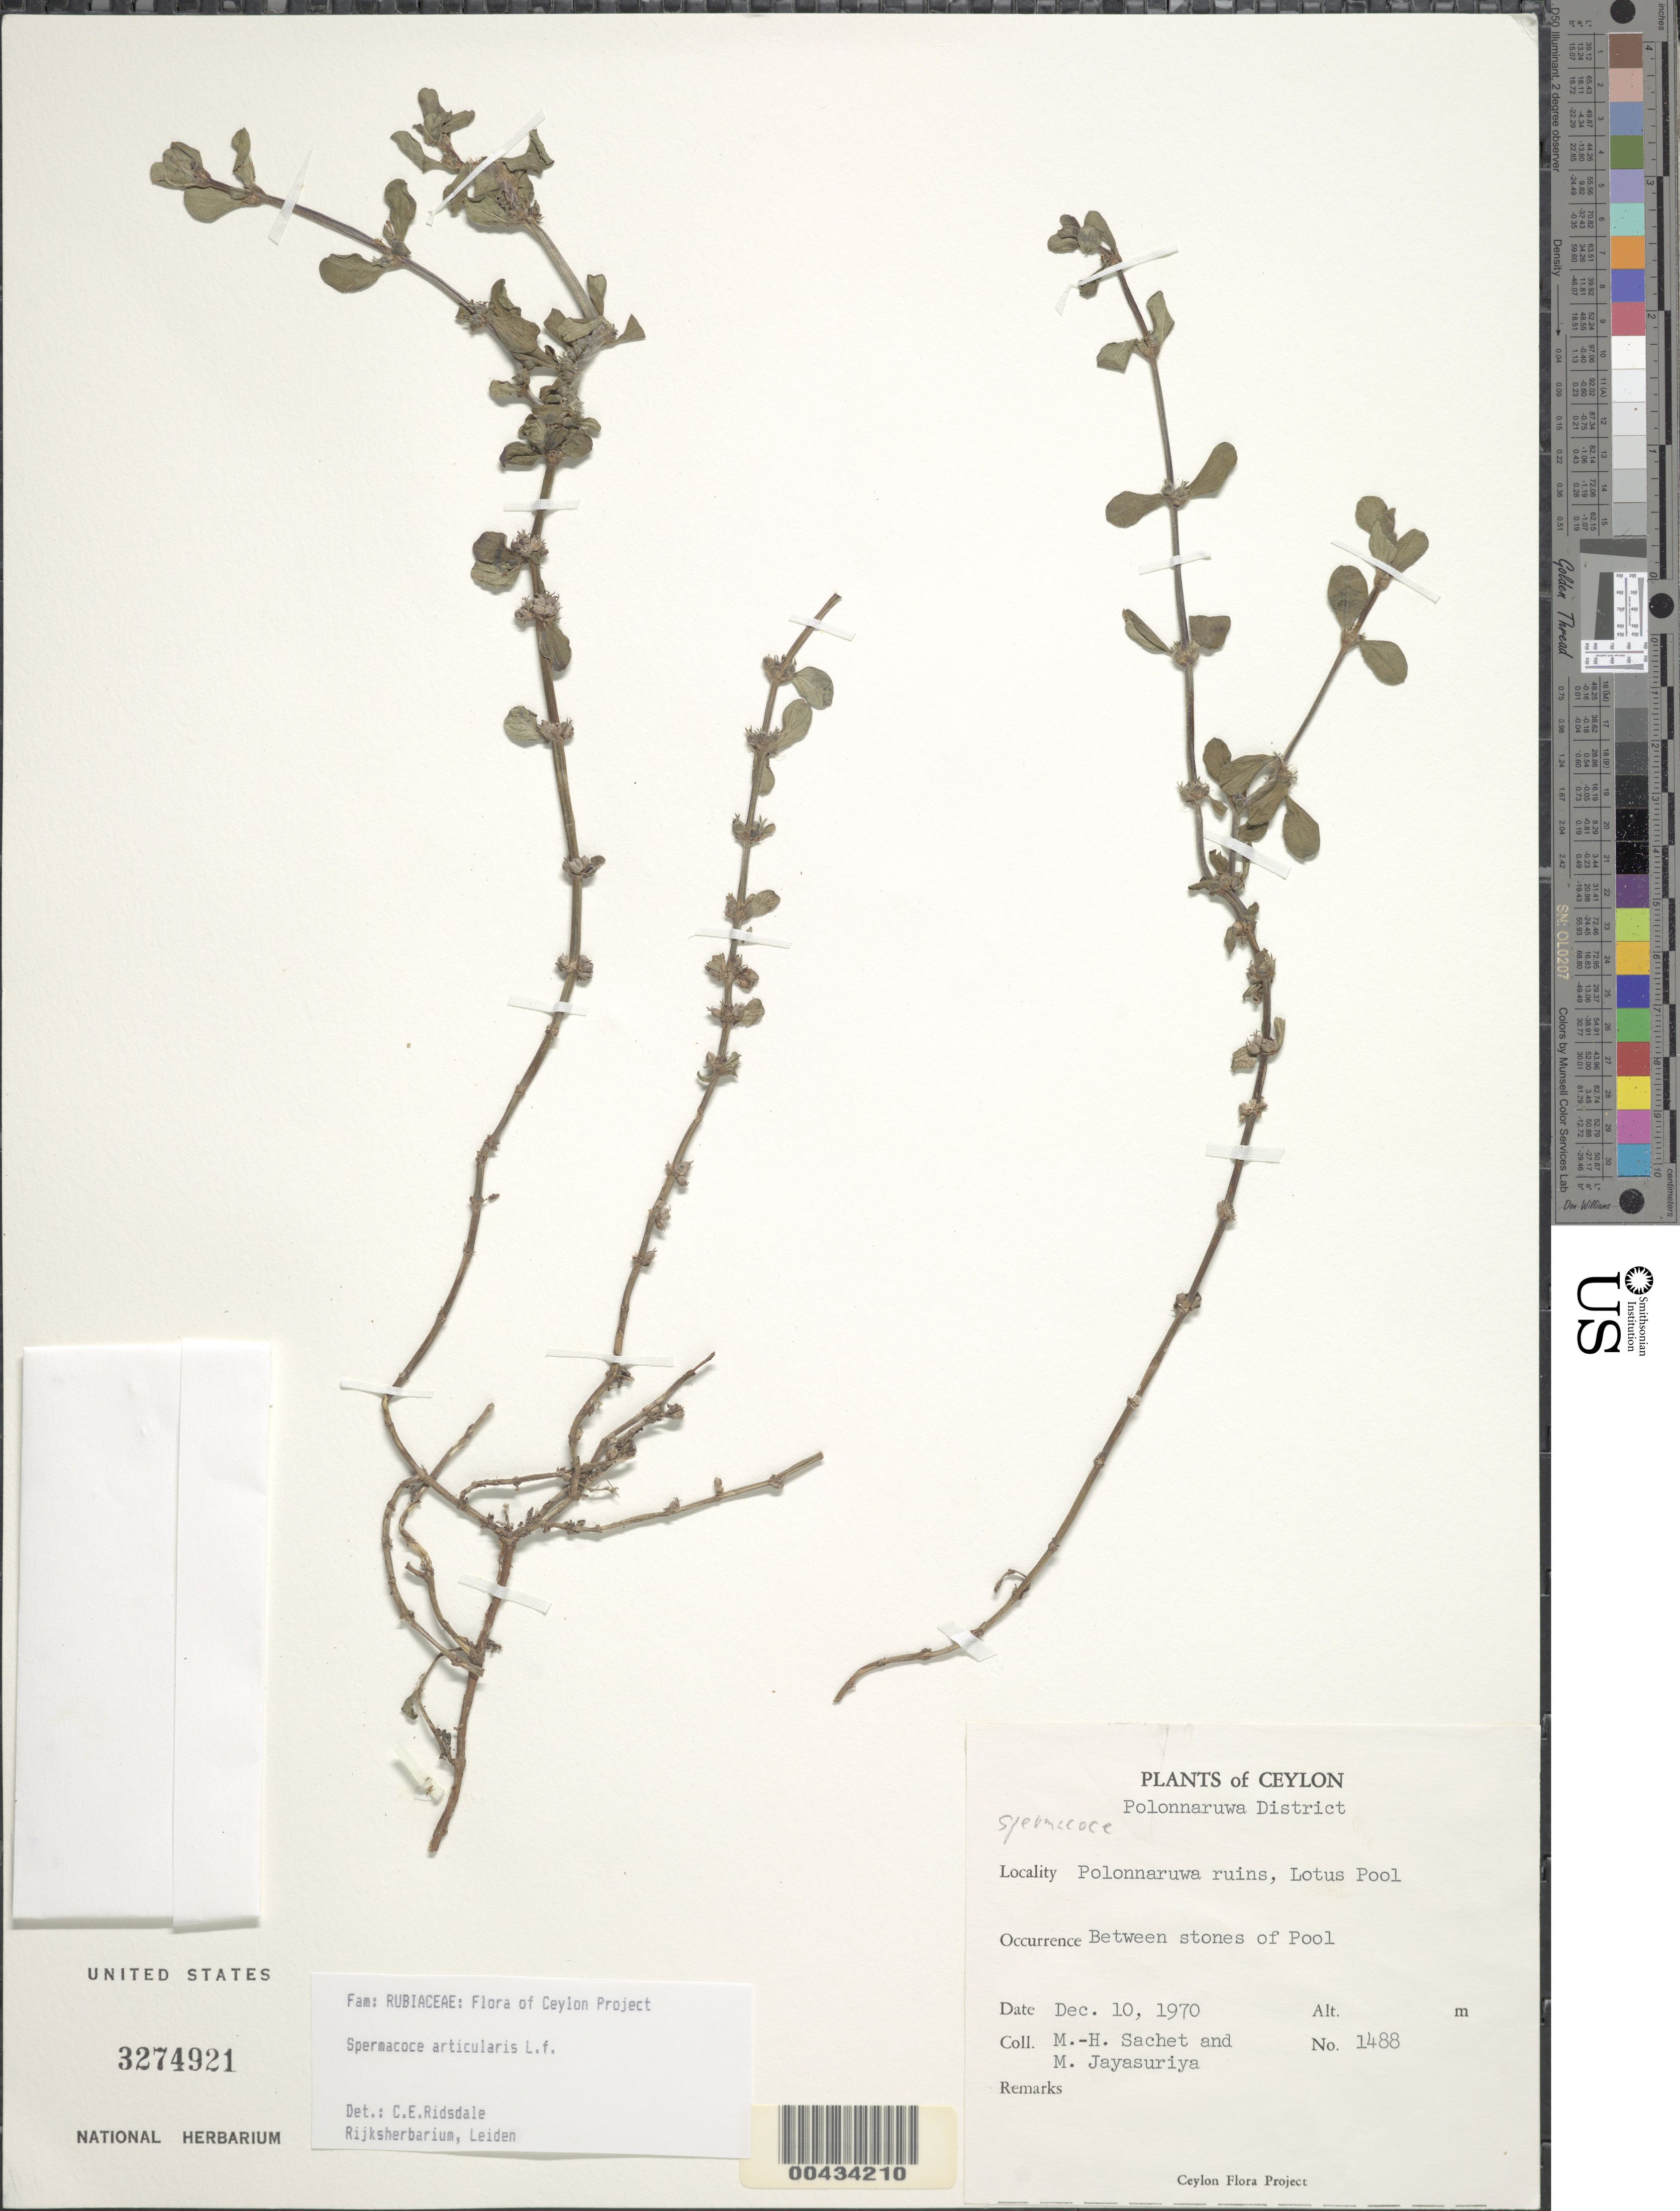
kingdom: Plantae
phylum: Tracheophyta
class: Magnoliopsida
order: Gentianales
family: Rubiaceae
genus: Spermacoce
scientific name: Spermacoce articularis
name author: L. f.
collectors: M.-H. Sachet & A. H. Jayasuriya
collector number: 1488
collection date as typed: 10 Dec 1970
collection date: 1970-12-10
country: Sri Lanka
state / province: North Central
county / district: Polonnaruwa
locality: Polonnaruwa ruins, Lotus Pools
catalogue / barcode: US 3274921